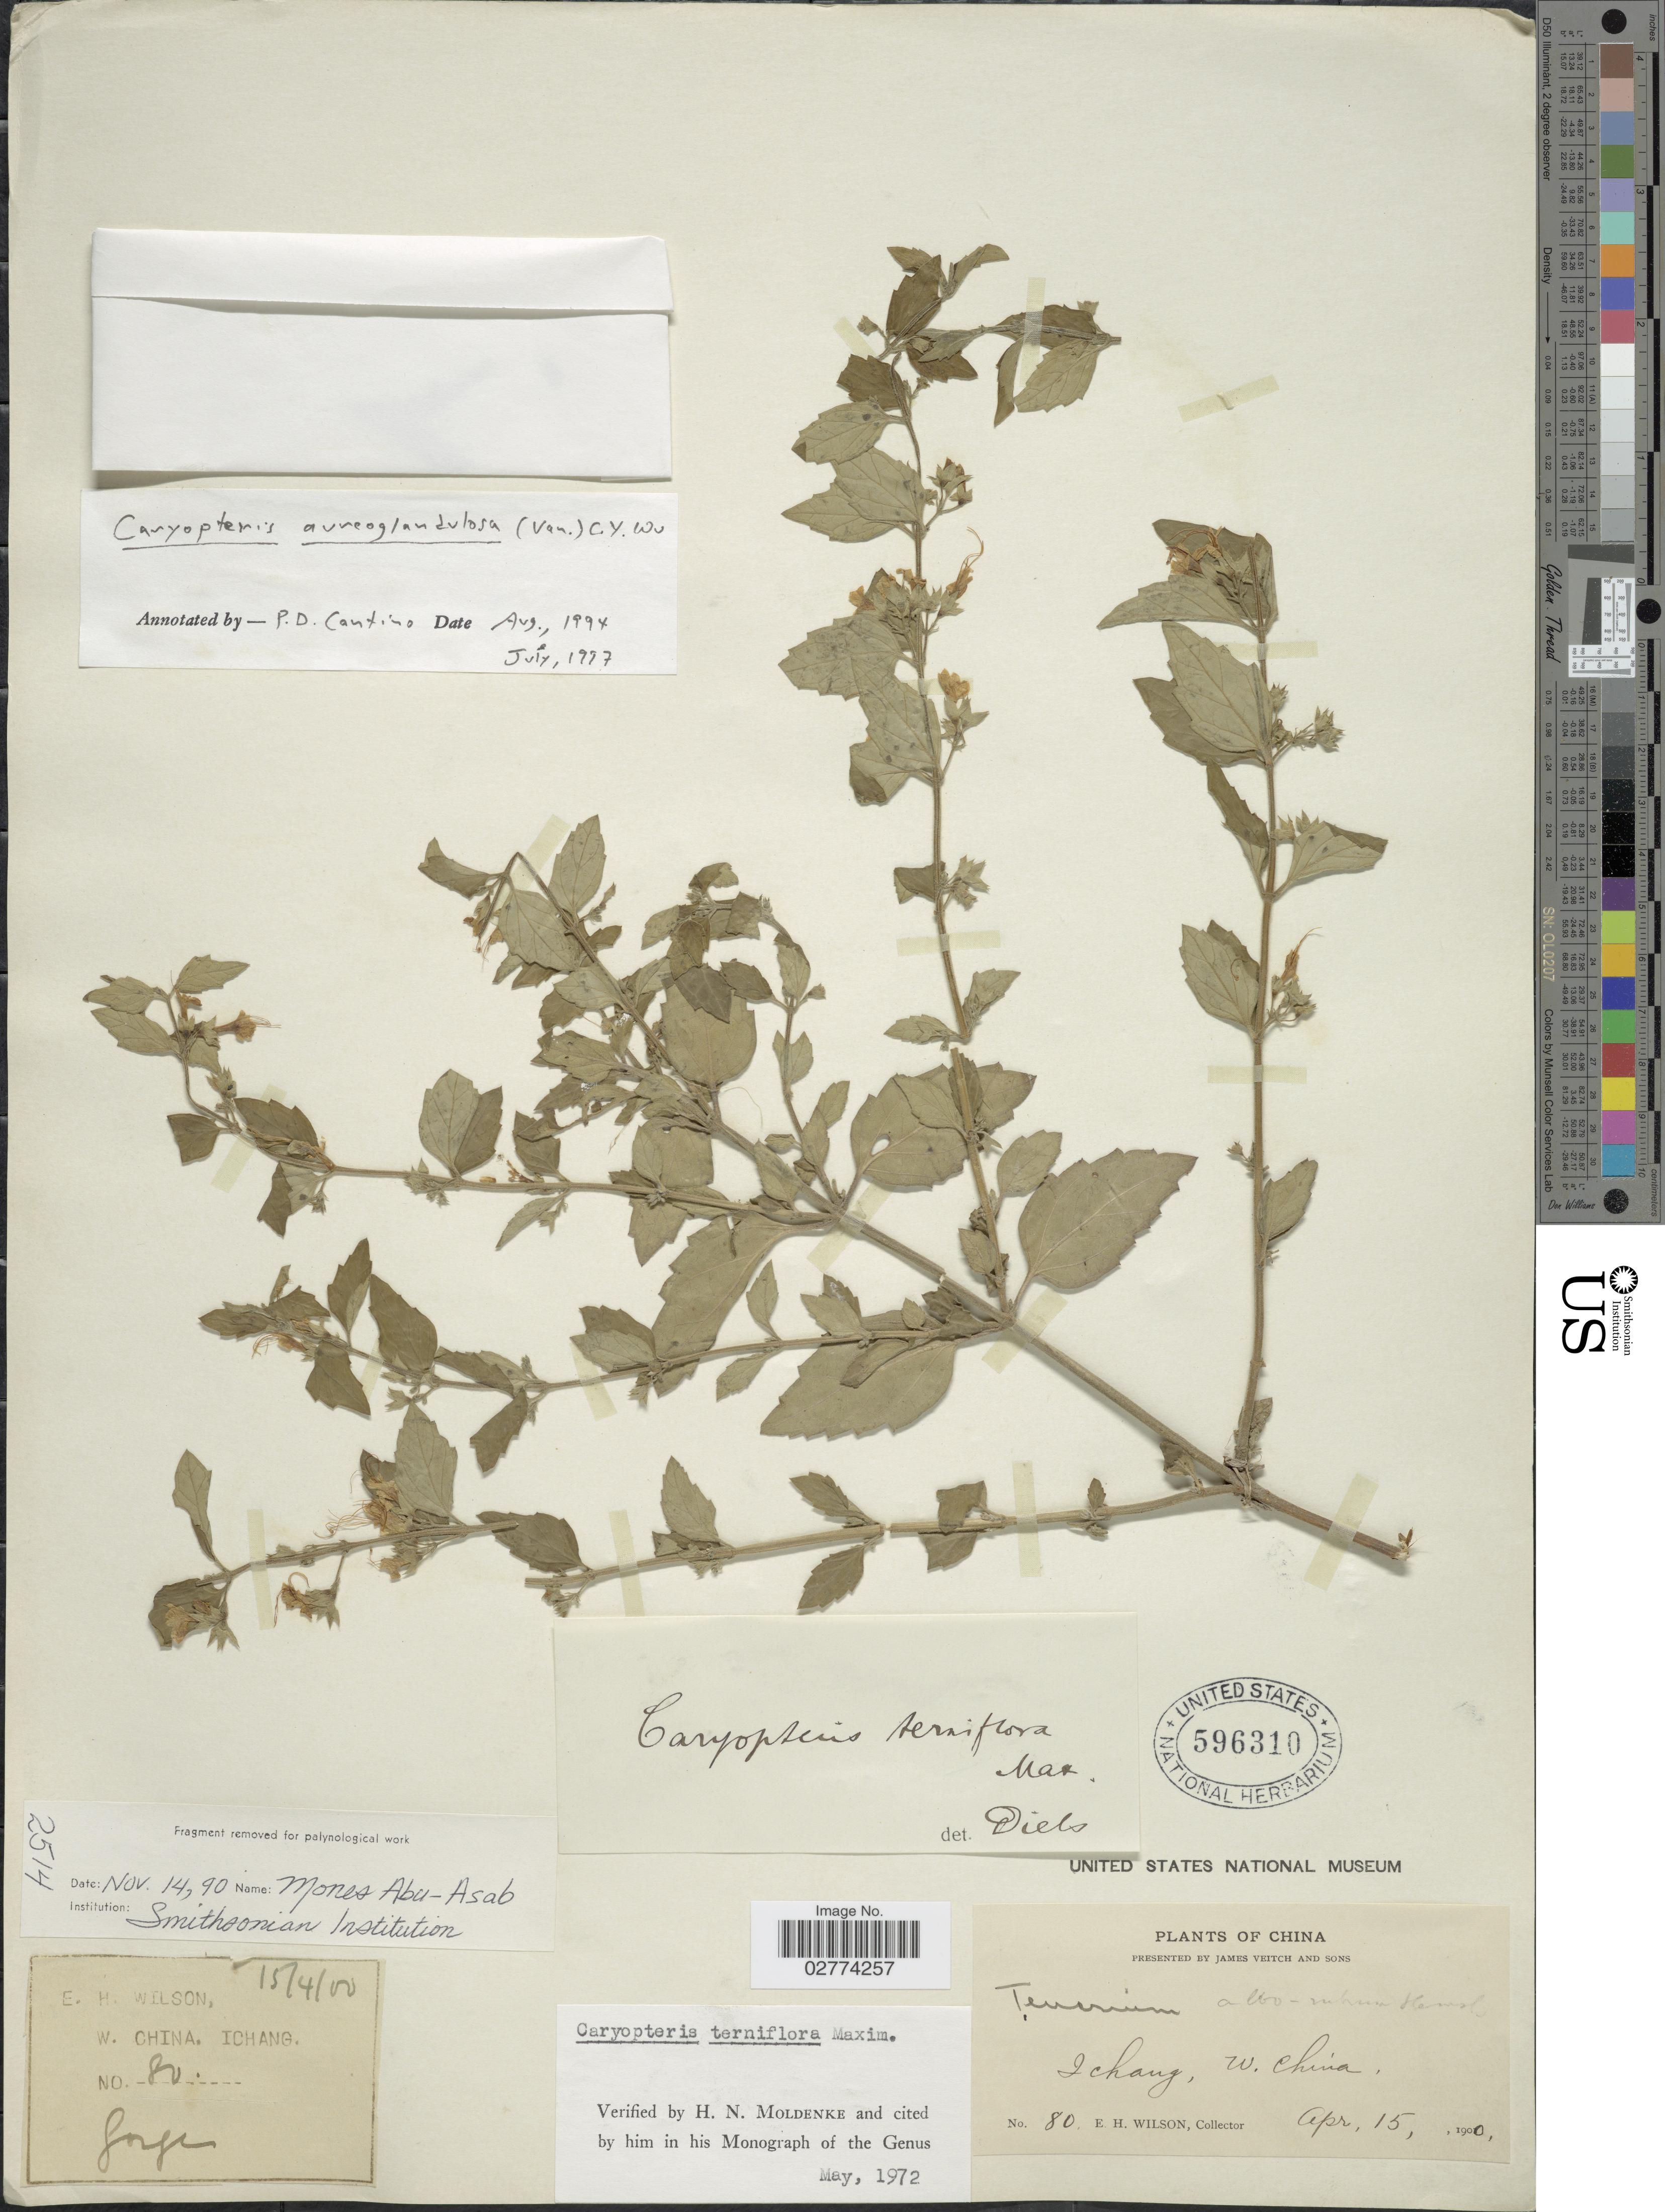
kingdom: Plantae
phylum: Tracheophyta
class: Magnoliopsida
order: Lamiales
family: Lamiaceae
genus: Caryopteris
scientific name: Caryopteris aureoglandulosa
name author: (Vaniot) C.Y. Wu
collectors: E. Wilson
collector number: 80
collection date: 1900-04-15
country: China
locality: Ichang, W. China.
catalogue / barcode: US 596310